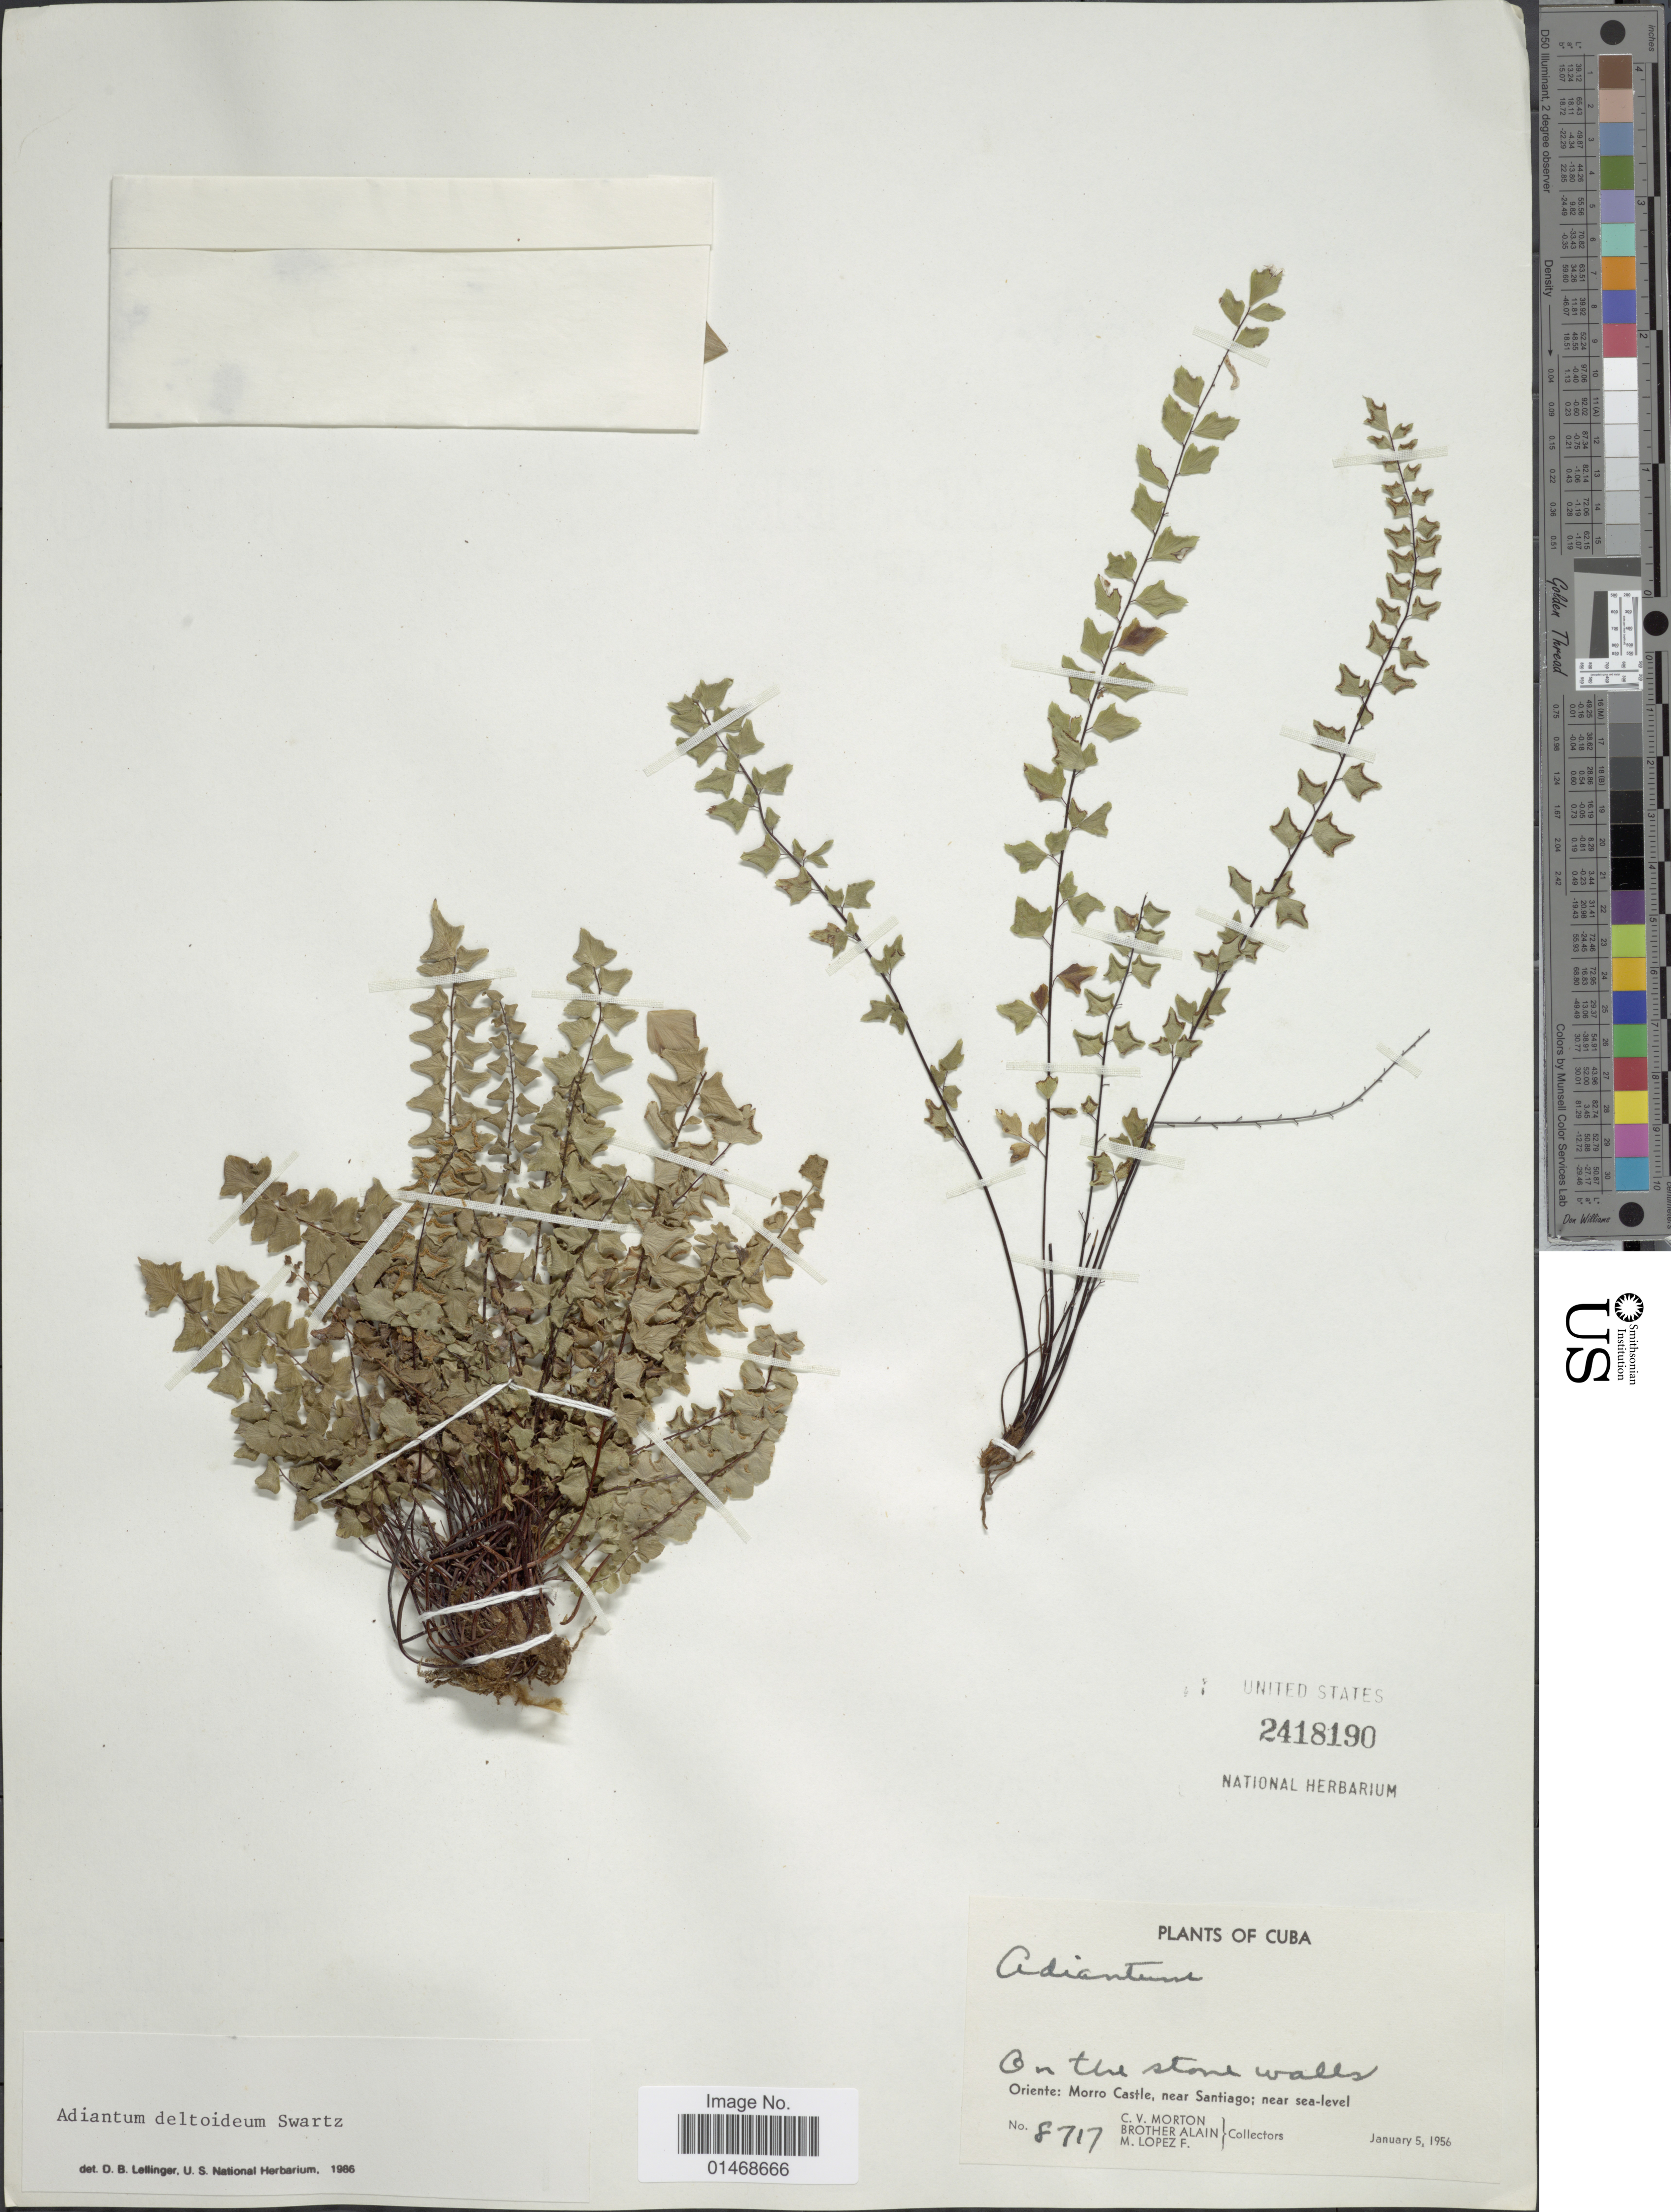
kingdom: Plantae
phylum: Tracheophyta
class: Polypodiopsida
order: Polypodiales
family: Pteridaceae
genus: Adiantum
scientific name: Adiantum deltoideum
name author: Sw.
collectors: C. V. Morton, Bro. Alain - DO NOT USE & M. López Figueiras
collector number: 8717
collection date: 1956-01-05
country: Cuba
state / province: Oriente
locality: Morro Castle, near Santiago;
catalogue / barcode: US 2418190